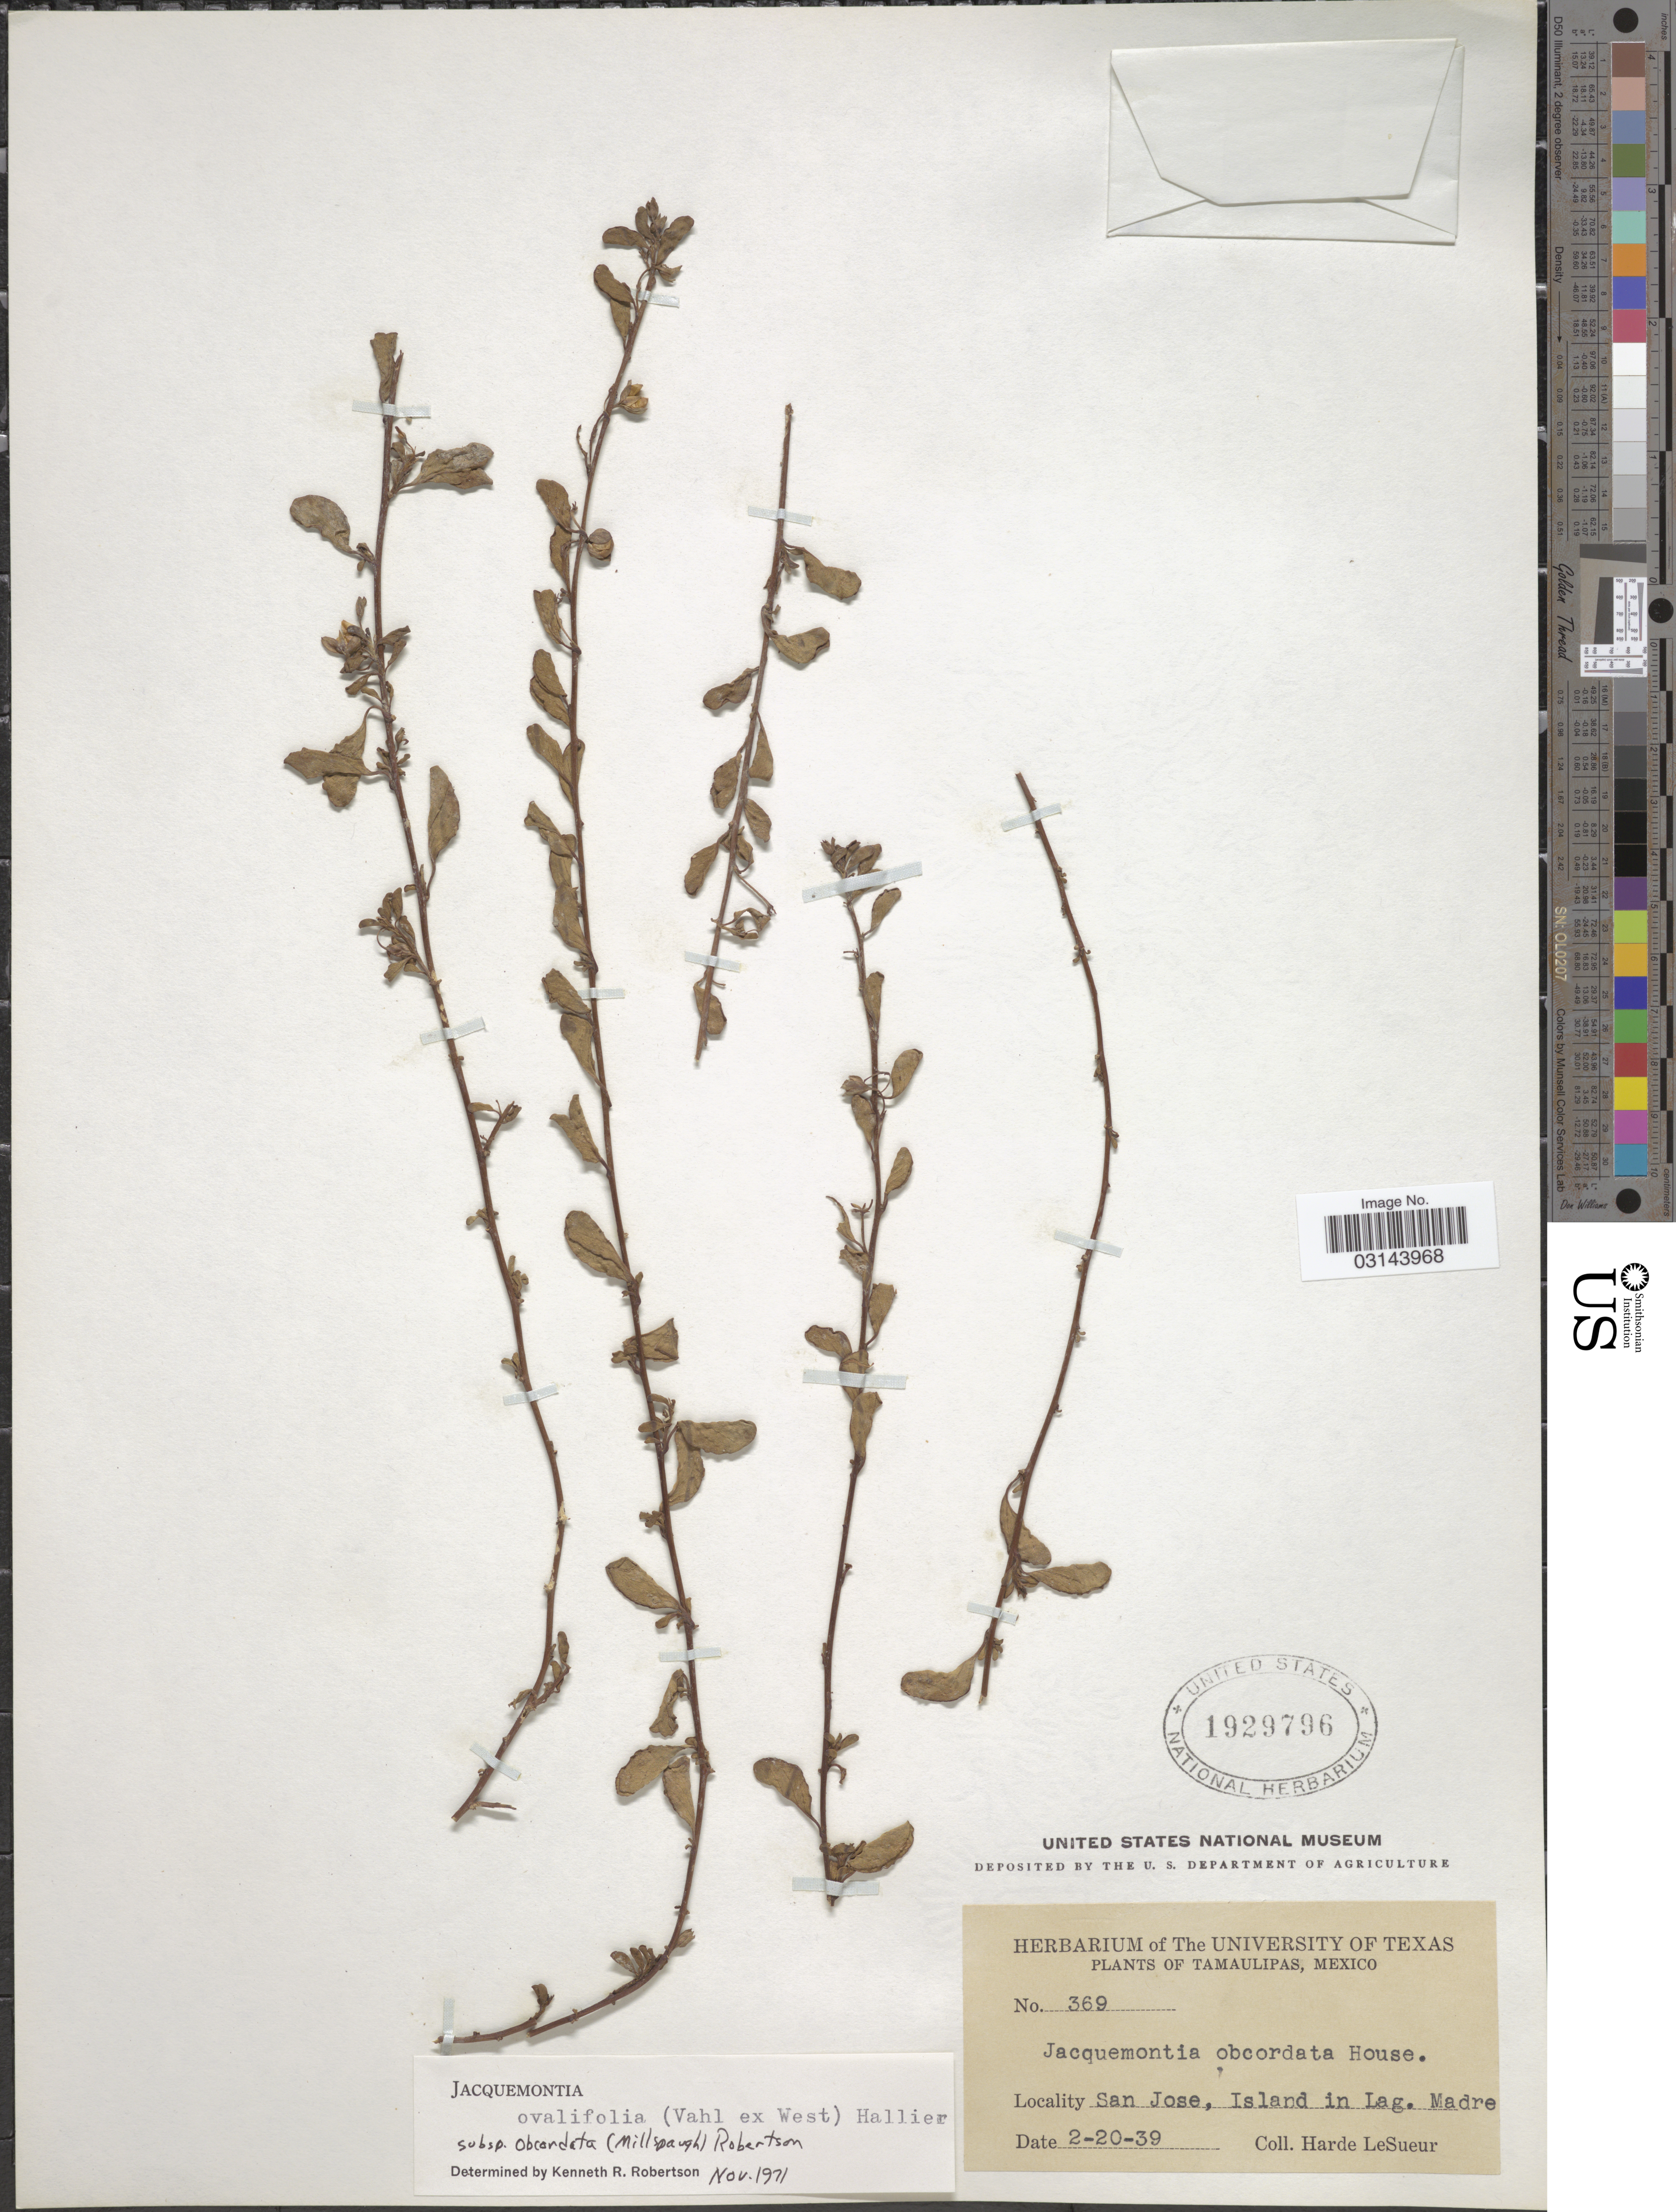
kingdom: Plantae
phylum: Tracheophyta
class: Magnoliopsida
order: Solanales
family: Convolvulaceae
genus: Jacquemontia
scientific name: Jacquemontia ovalifolia subsp. obcordata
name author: (Millsp.) K.R. Robertson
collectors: H. LeSueur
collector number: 369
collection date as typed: Transcribed d/m/y: 20/2/39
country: Mexico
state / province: Tamaulipas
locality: San Jose, Island in Lag. Madre.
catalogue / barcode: US 1929796